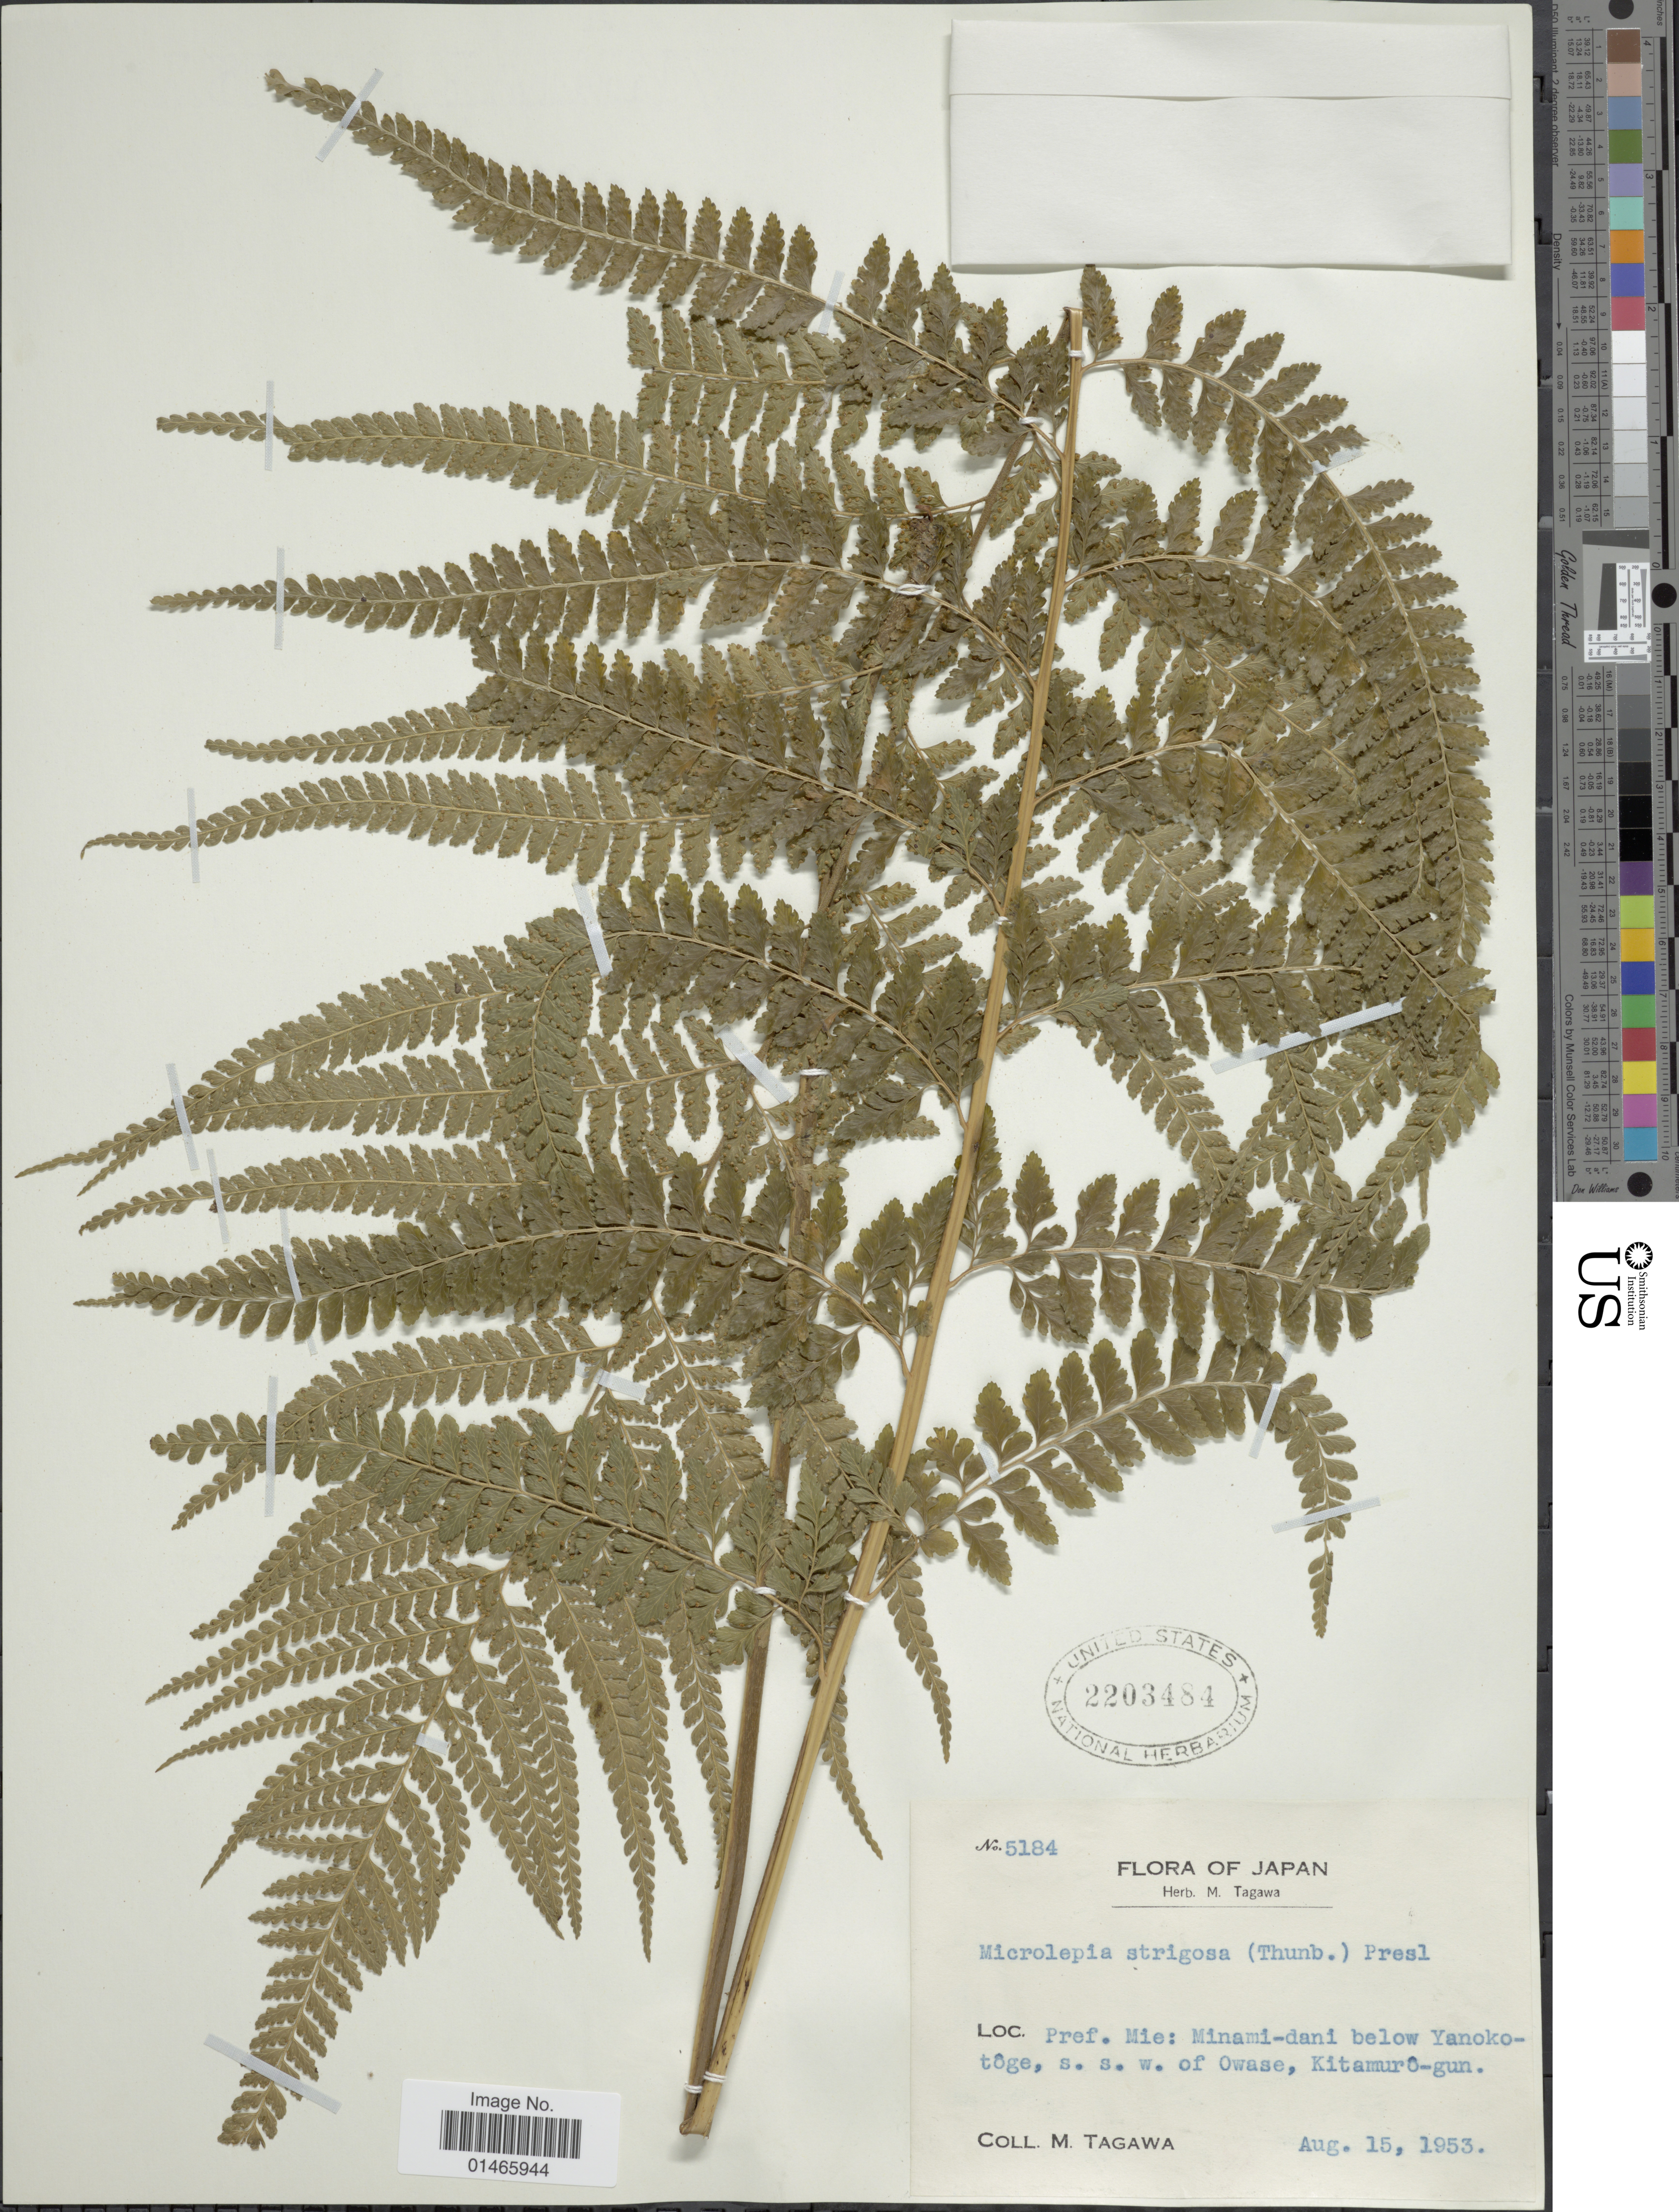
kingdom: Plantae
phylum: Tracheophyta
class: Polypodiopsida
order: Polypodiales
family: Dennstaedtiaceae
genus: Microlepia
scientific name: Microlepia strigosa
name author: (Thunb.) J. Presl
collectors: M. Tagawa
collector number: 5184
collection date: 1953-08-15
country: Japan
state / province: Mie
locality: Minami-dani below Yanoko-tôge, s.s.w. of Owase, Kitamurô-gun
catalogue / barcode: US 2203484